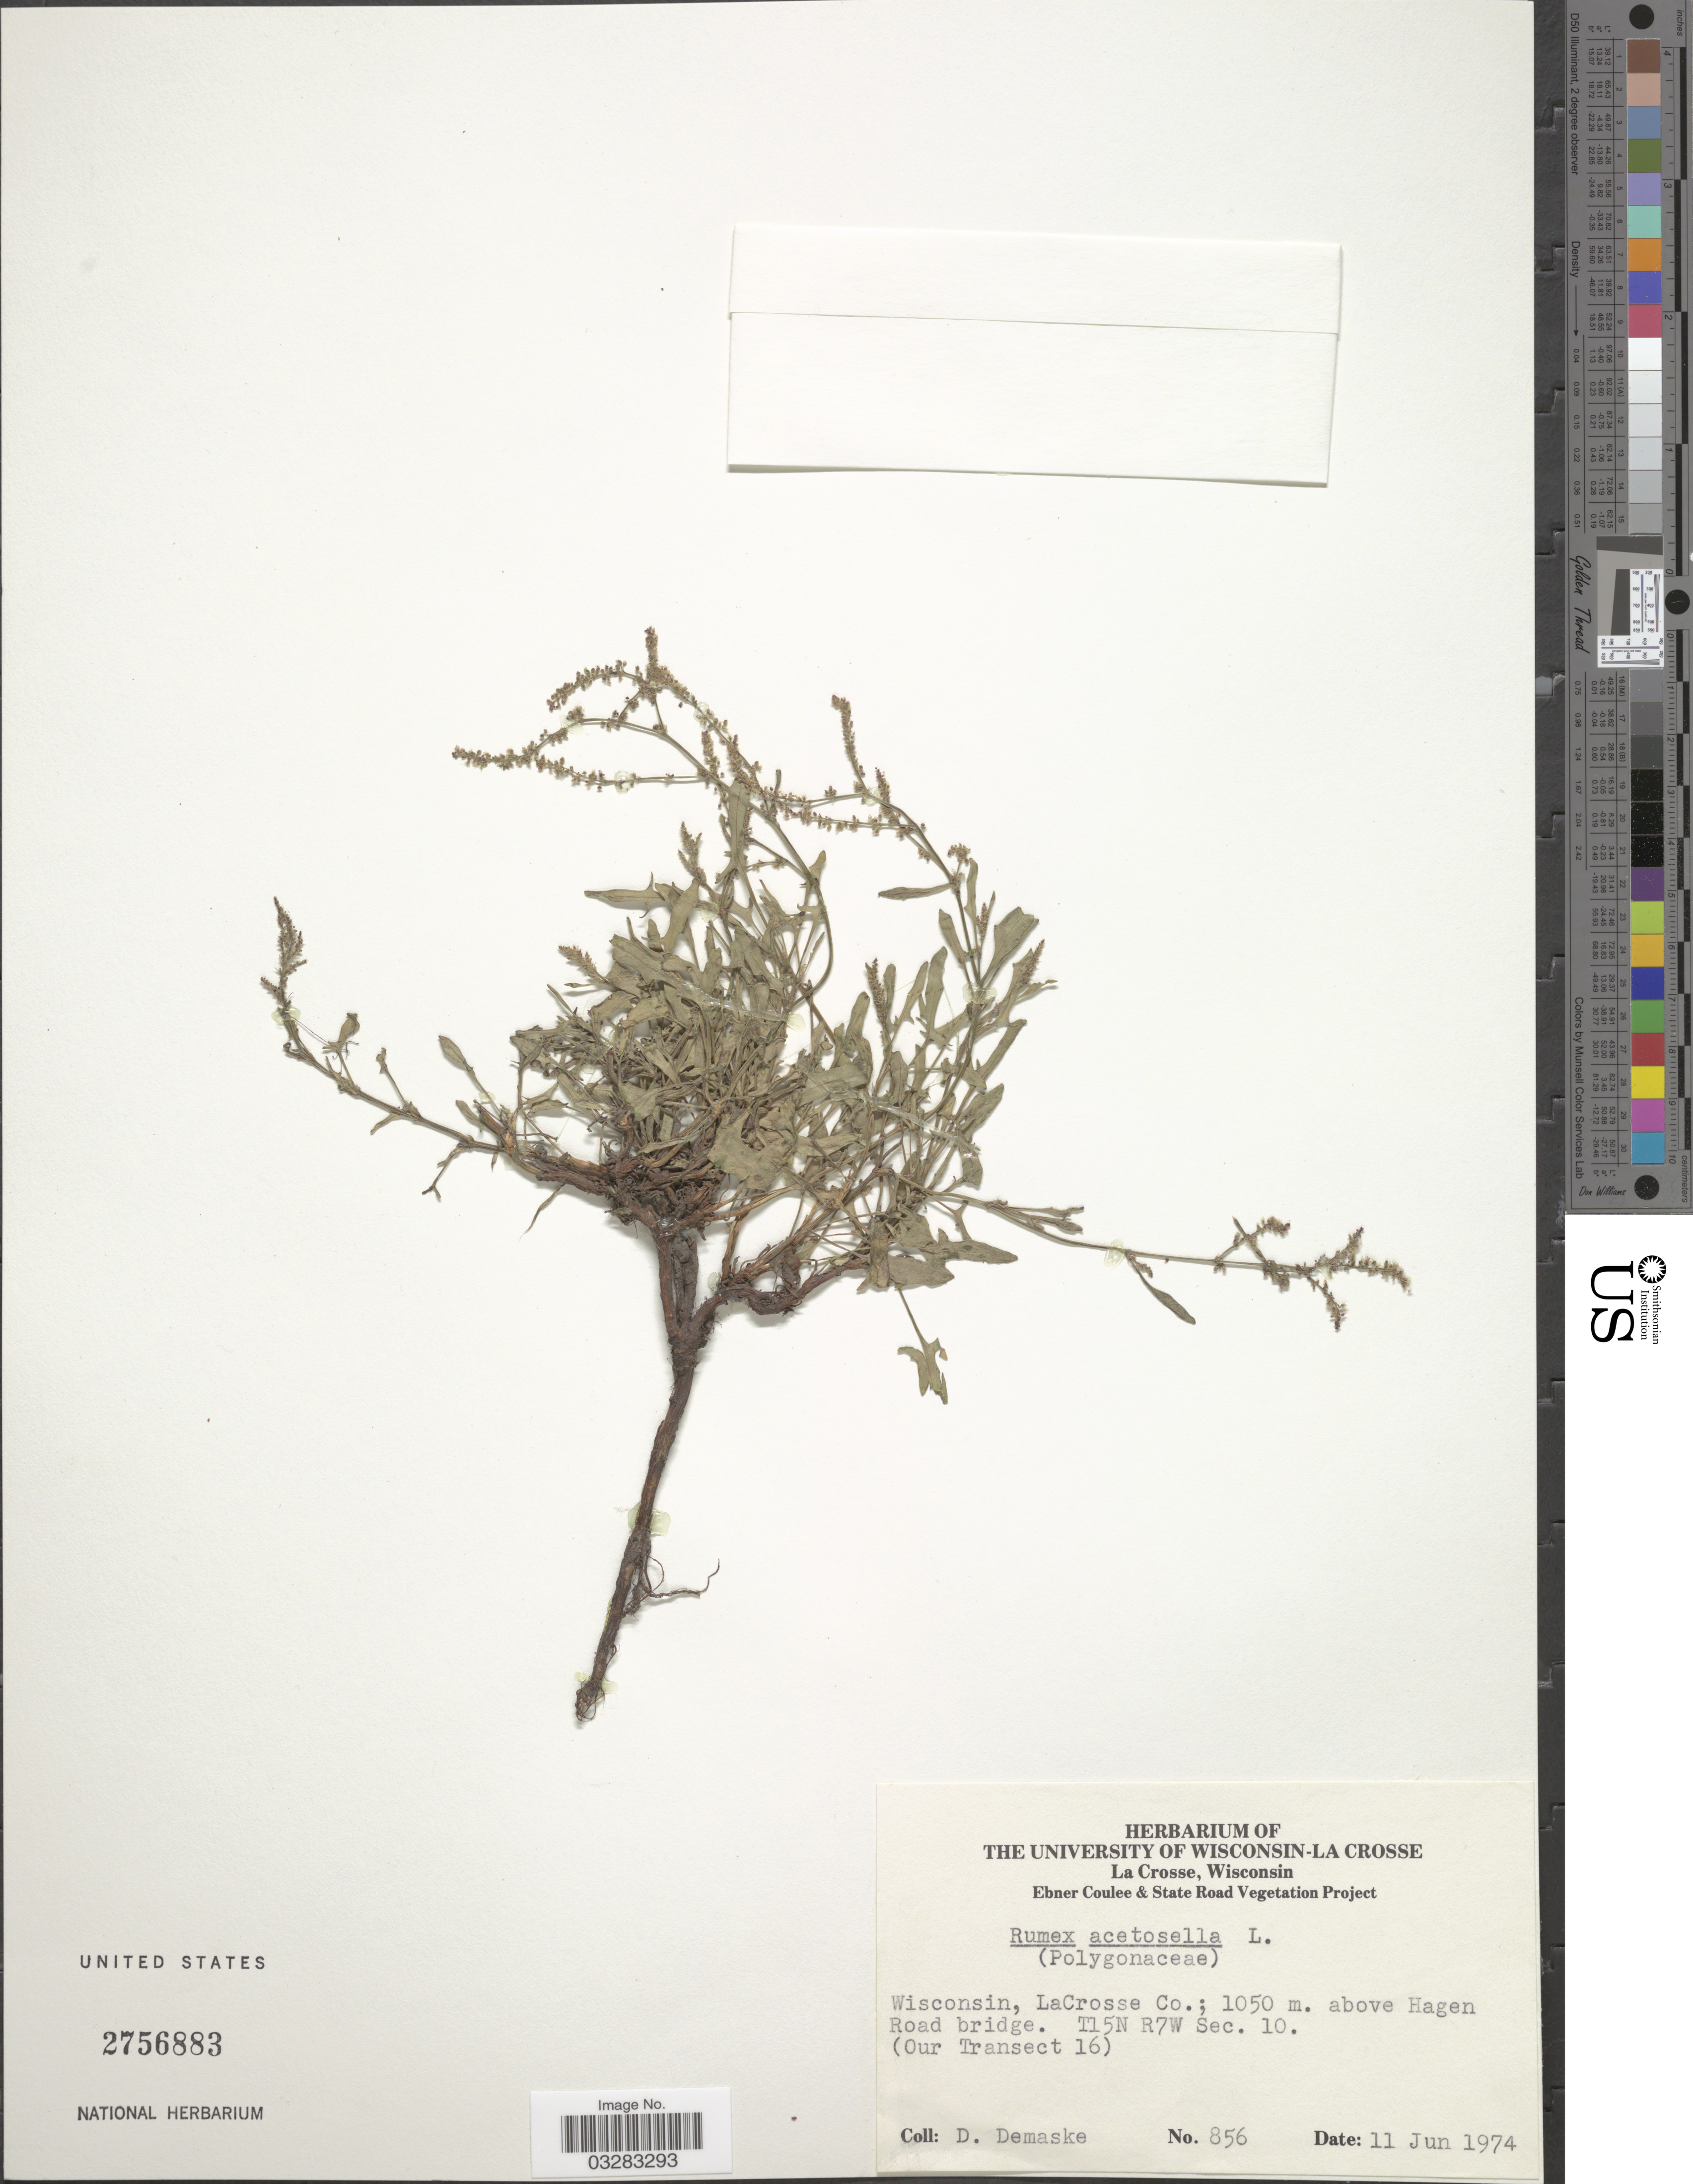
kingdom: Plantae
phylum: Tracheophyta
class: Magnoliopsida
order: Caryophyllales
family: Polygonaceae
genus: Rumex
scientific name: Rumex acetosella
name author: L.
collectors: D. Demaske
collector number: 856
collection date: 1974-06-11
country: United States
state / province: Wisconsin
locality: LaCrosse Co. Above Hagen Road bridge. T15N R7W Sec. 10. (Our Transect 16).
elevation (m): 1050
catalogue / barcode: US 2756883